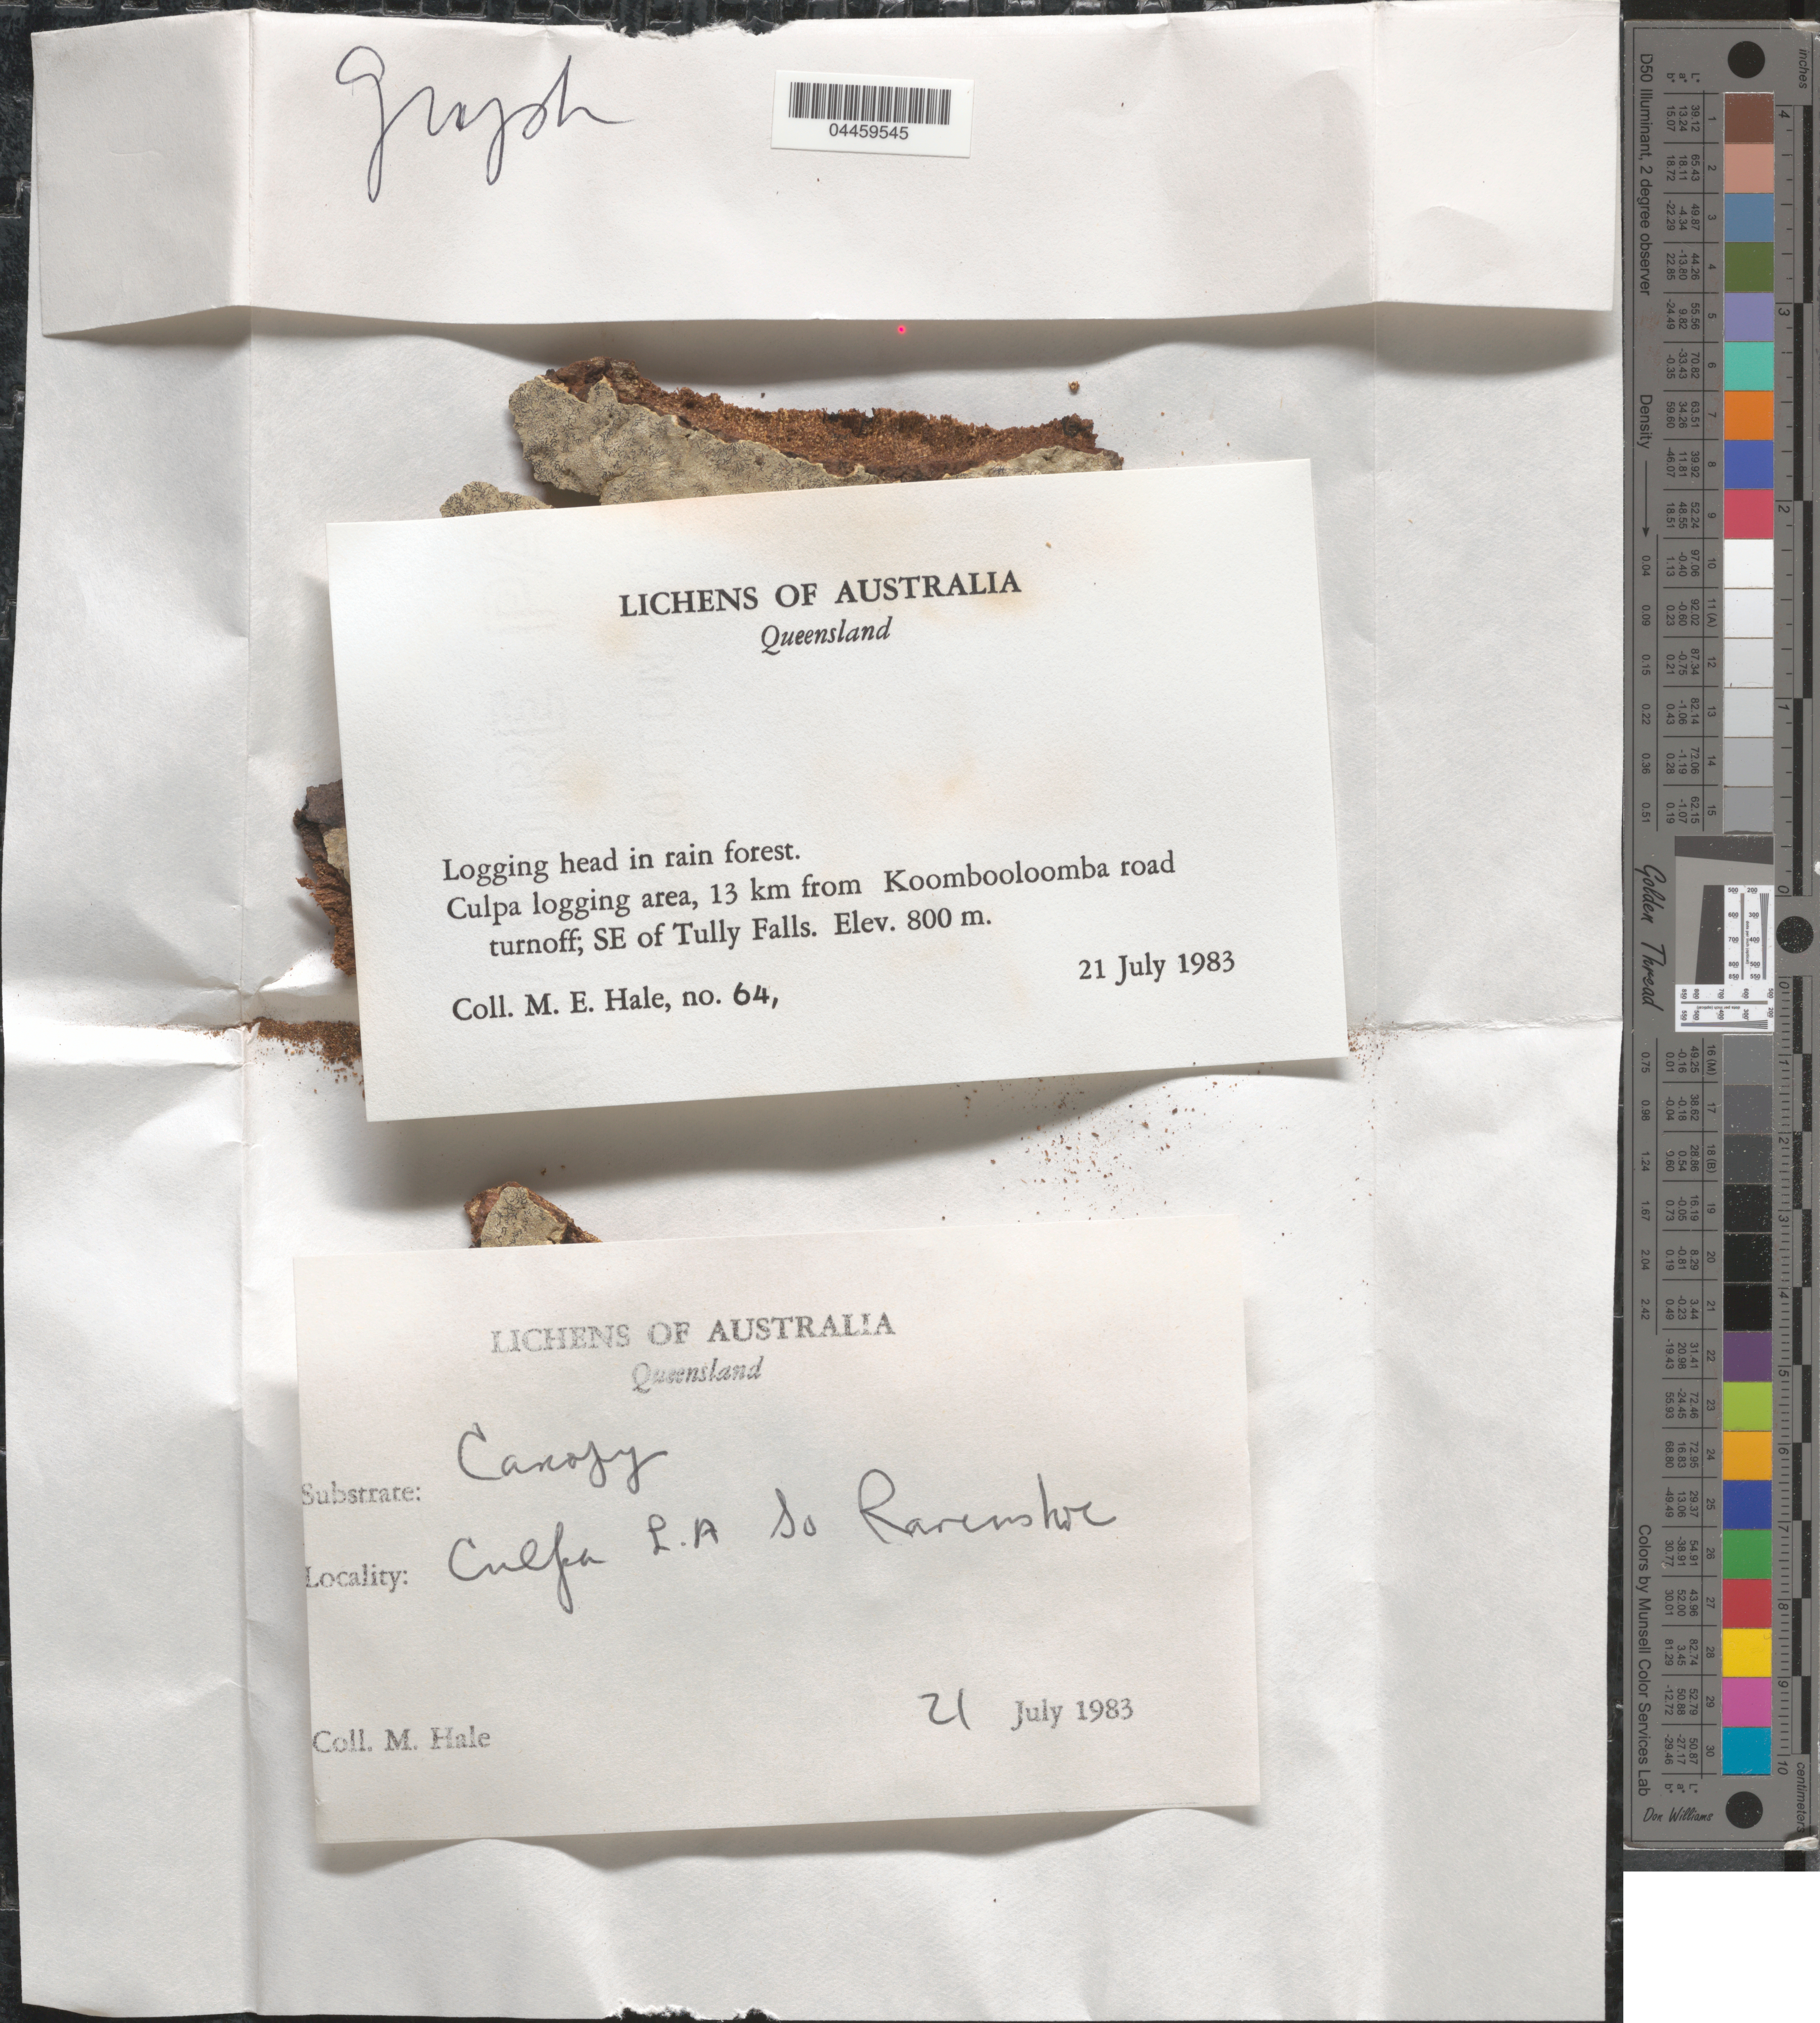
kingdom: Fungi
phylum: Ascomycota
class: Lecanoromycetes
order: Ostropales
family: Graphidaceae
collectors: M. Hale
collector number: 64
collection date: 1983-07-21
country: Australia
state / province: Queensland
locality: Culpa logging area, 13 km from Koombooloomba road turnoff; SE of Tully Falls.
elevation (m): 800